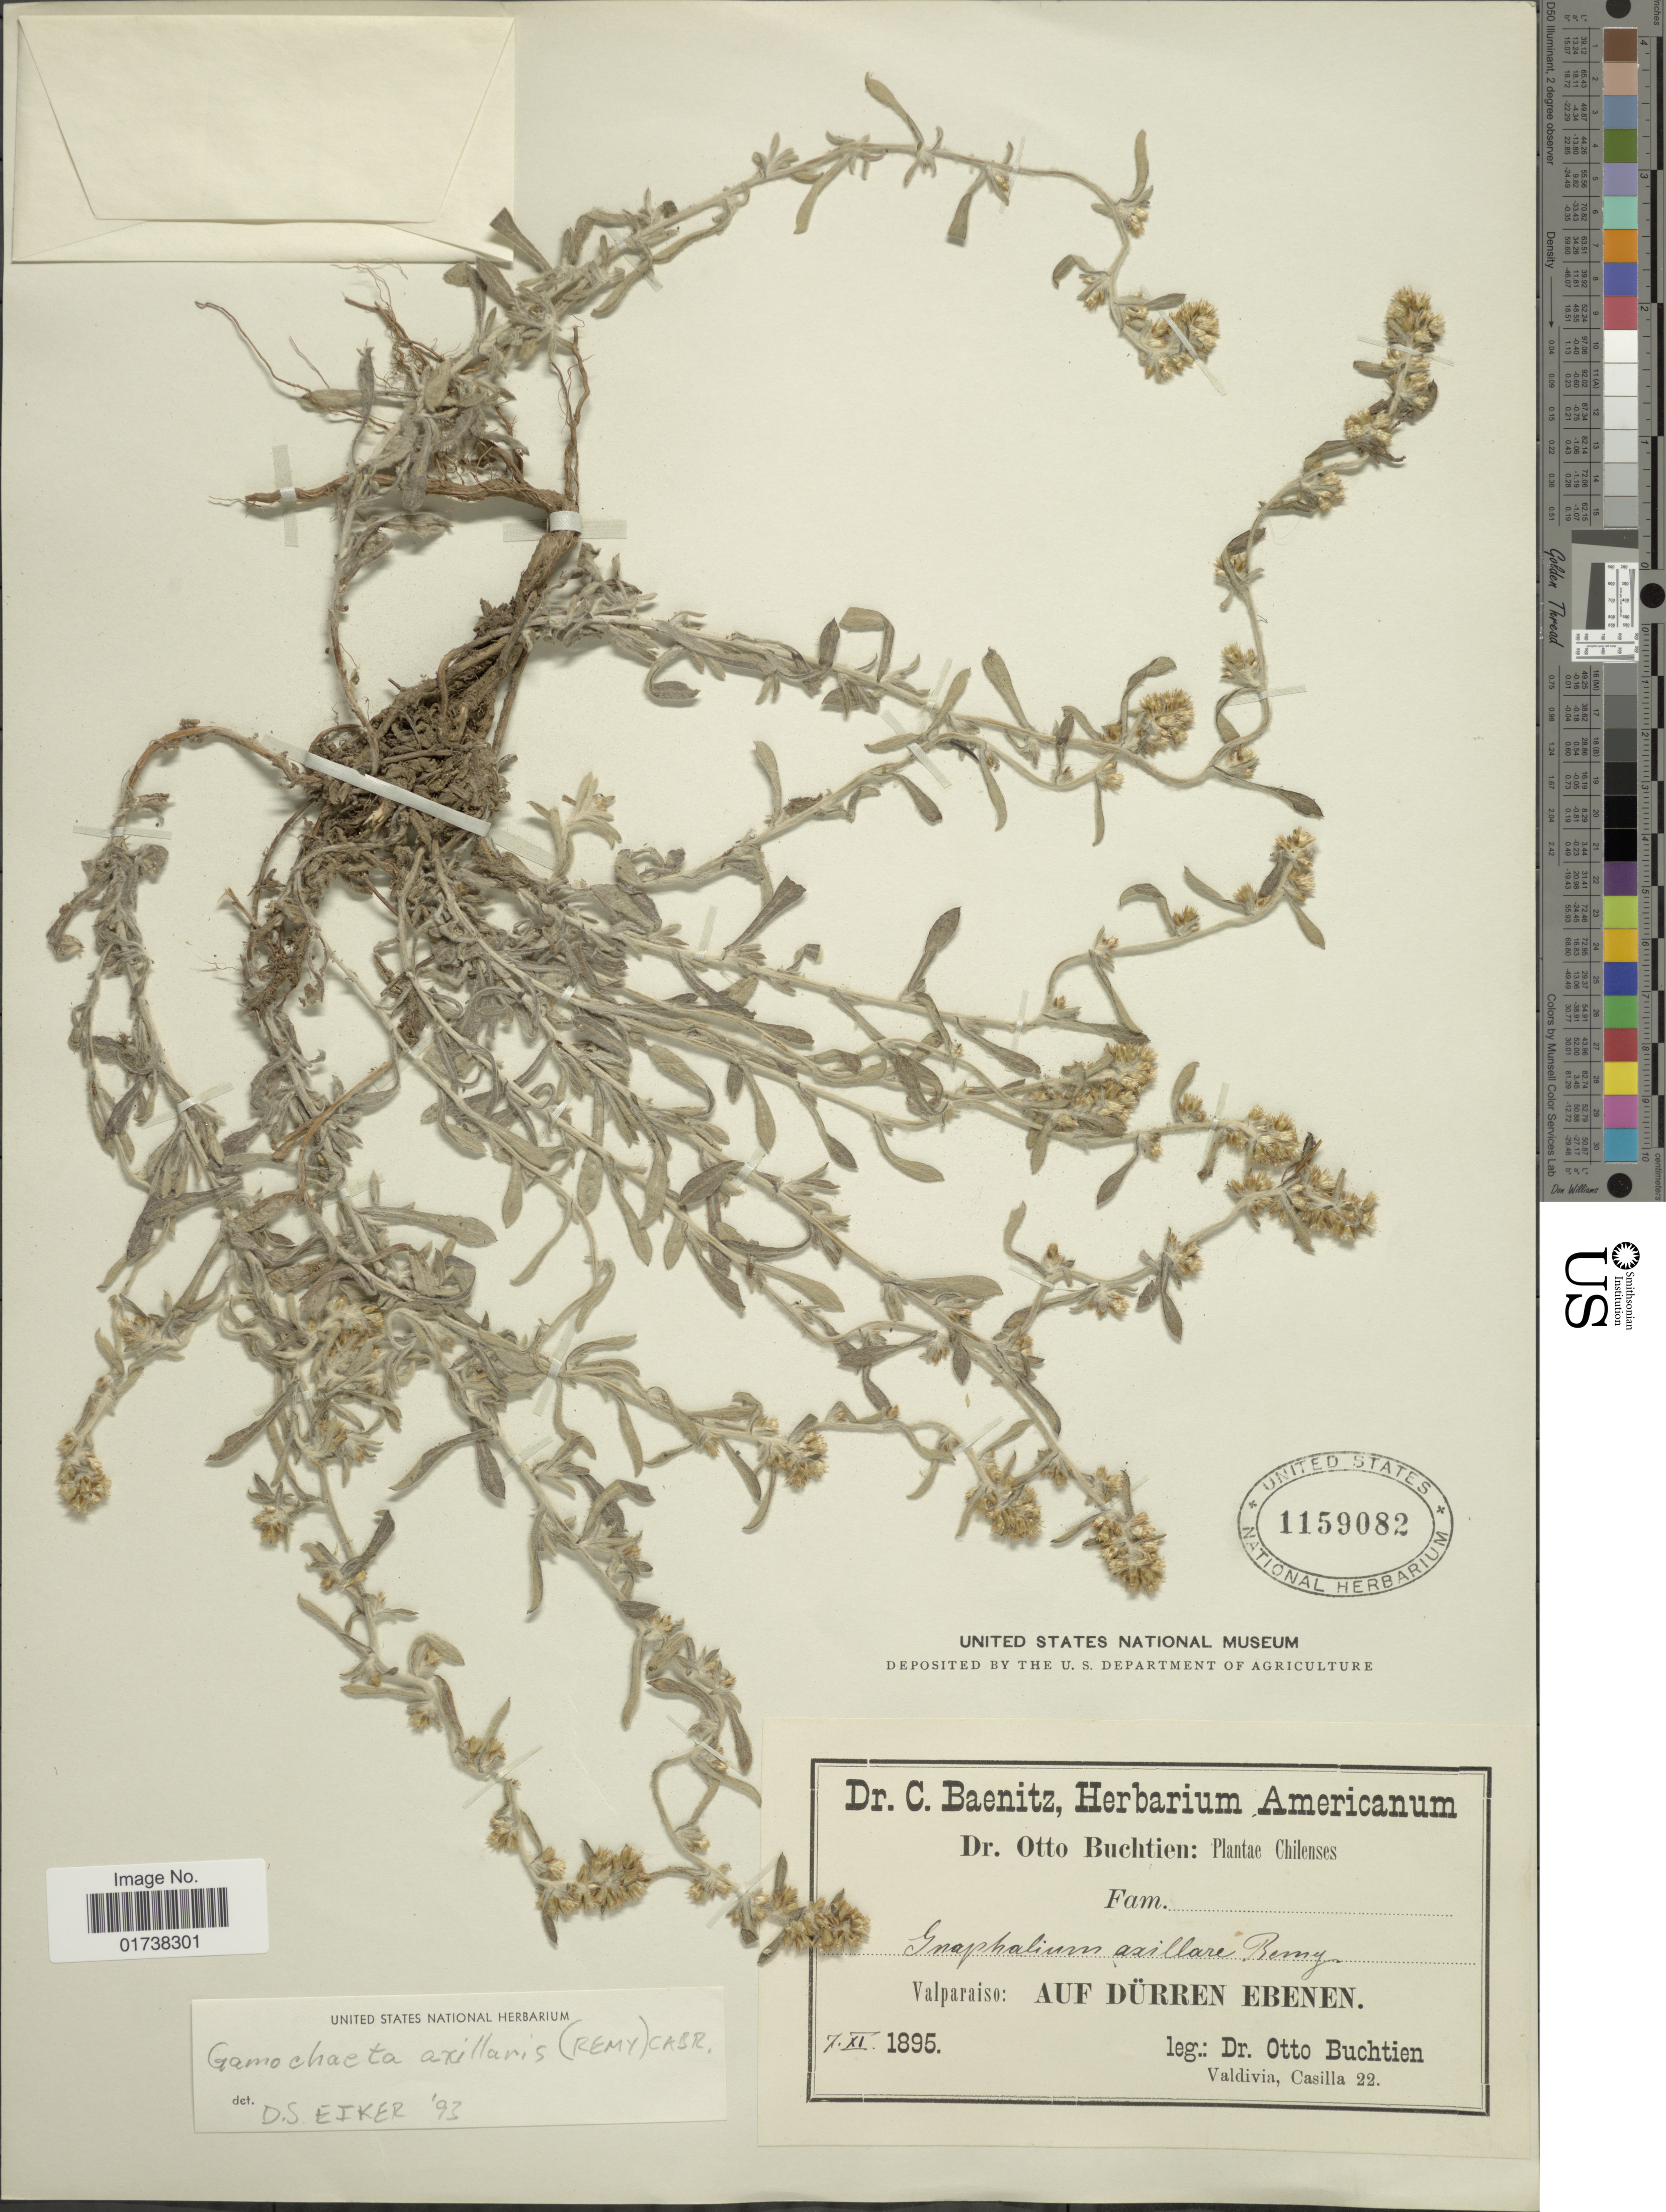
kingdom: Plantae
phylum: Tracheophyta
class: Magnoliopsida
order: Asterales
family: Asteraceae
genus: Gamochaeta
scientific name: Gamochaeta axillaris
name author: Cabrera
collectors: O. Buchtien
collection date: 1895-11-07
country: Chile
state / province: Valparaíso (V)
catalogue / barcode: US 1159082